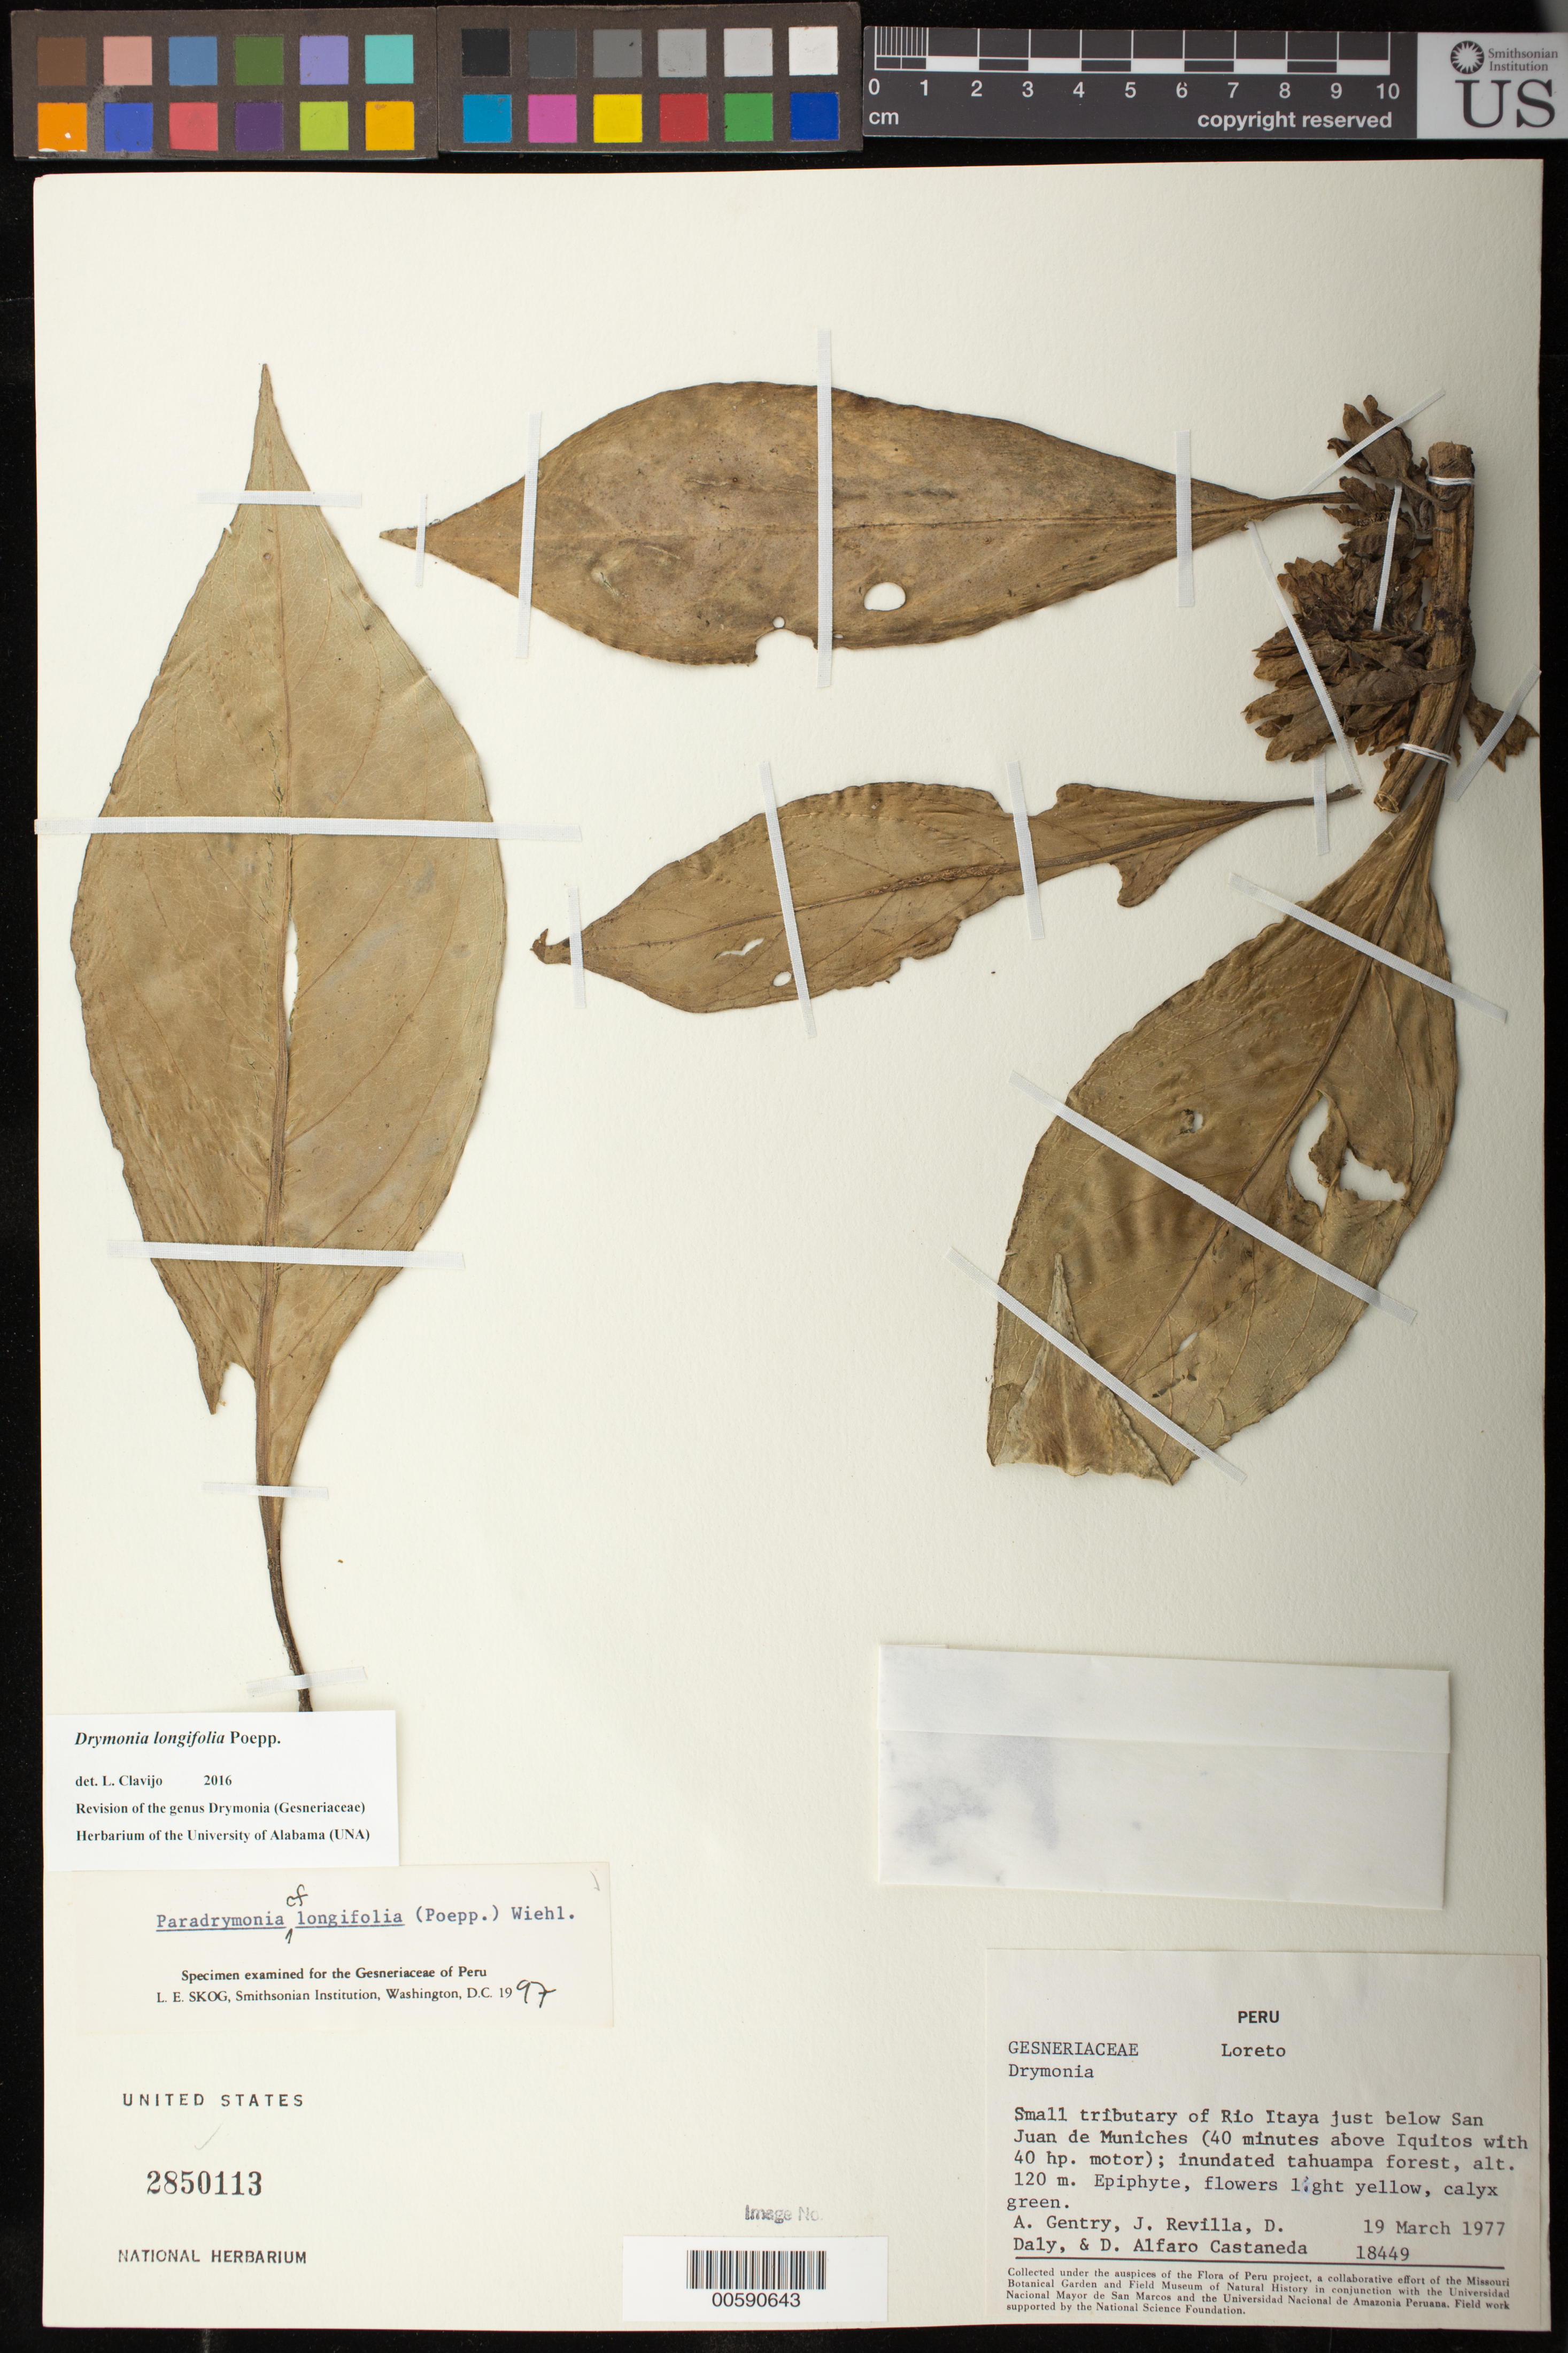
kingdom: Plantae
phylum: Tracheophyta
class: Magnoliopsida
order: Lamiales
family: Gesneriaceae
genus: Drymonia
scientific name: Drymonia longifolia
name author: Poepp.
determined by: Clavijo, L.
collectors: A. H. Gentry, J. Revilla, D. C. Daly & D. Alfaro Castaneda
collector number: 18449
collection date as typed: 19 Mar 1977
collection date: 1977-03-19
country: Peru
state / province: Loreto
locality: Small tributary of Rio Itaya just below San Juan de Muniches (40 minutes above Iquitos with 40 hp. motor)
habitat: Inundated tahuampa forest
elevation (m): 120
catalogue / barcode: US 2850113